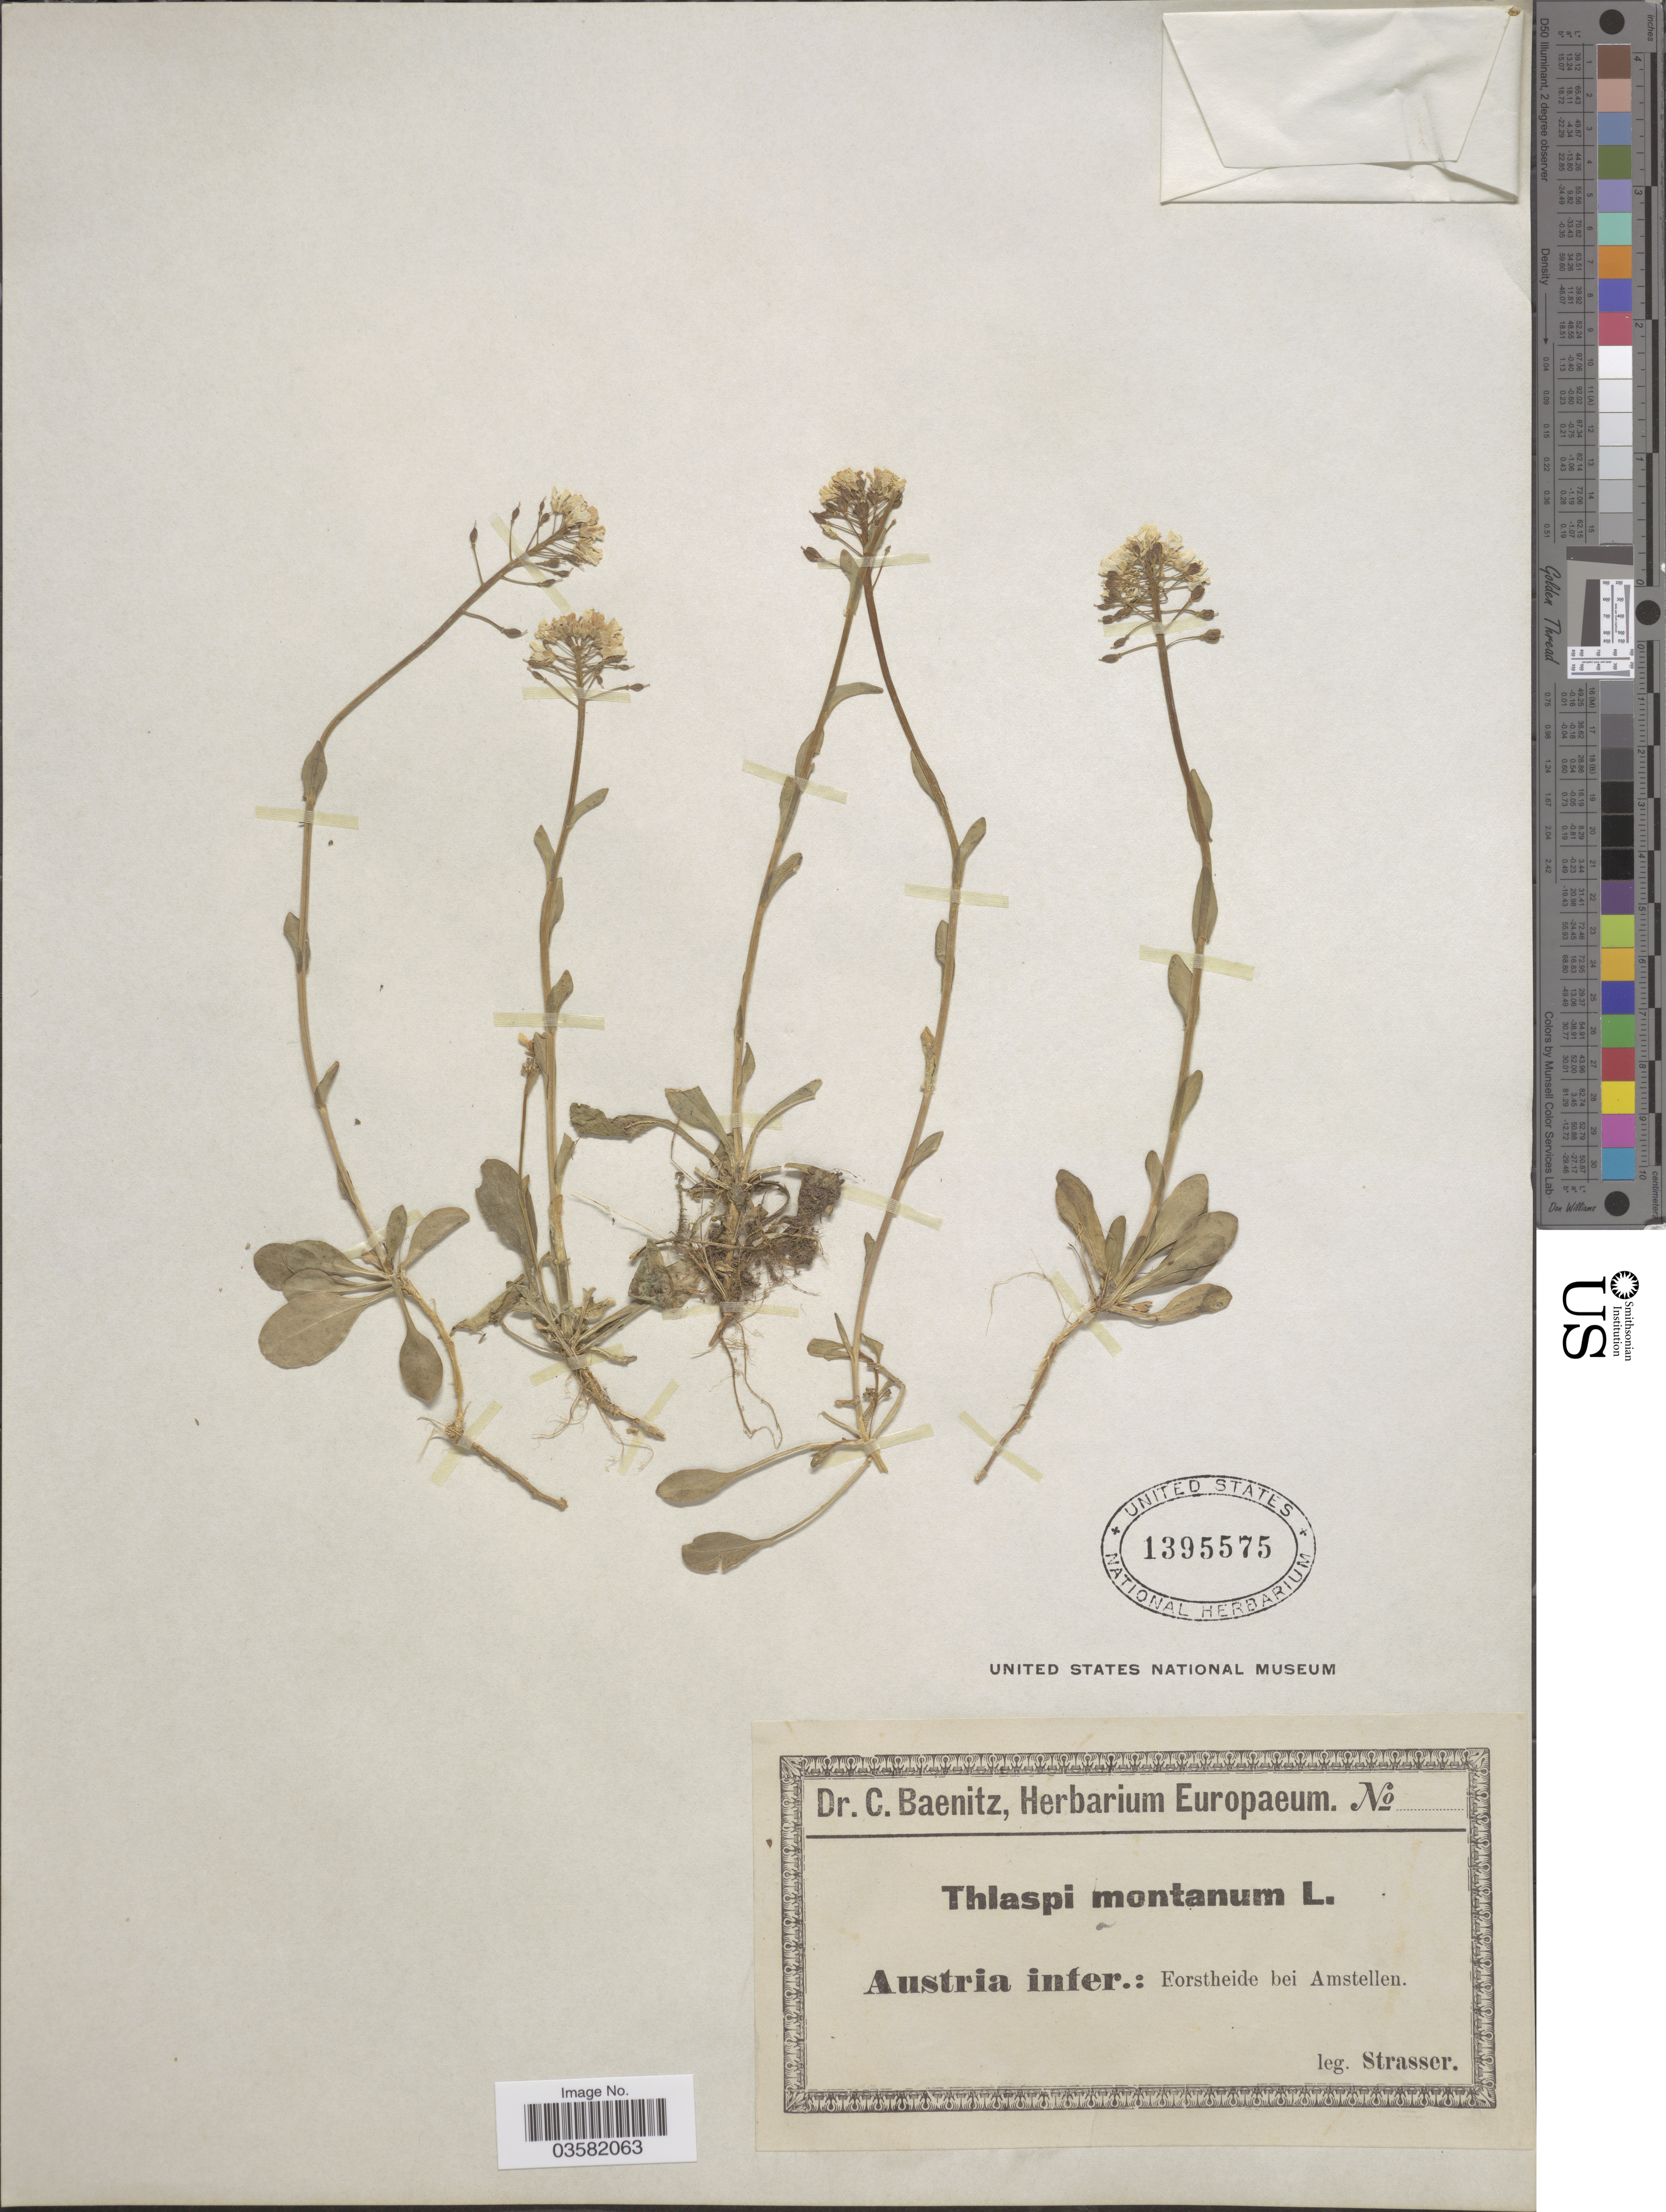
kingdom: Plantae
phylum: Tracheophyta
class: Magnoliopsida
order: Brassicales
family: Brassicaceae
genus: Thlaspi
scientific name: Thlaspi montanum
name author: L.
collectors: -. Strasser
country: Austria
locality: Austria infer.: Forstheide bei Amstellen.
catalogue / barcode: US 1395575